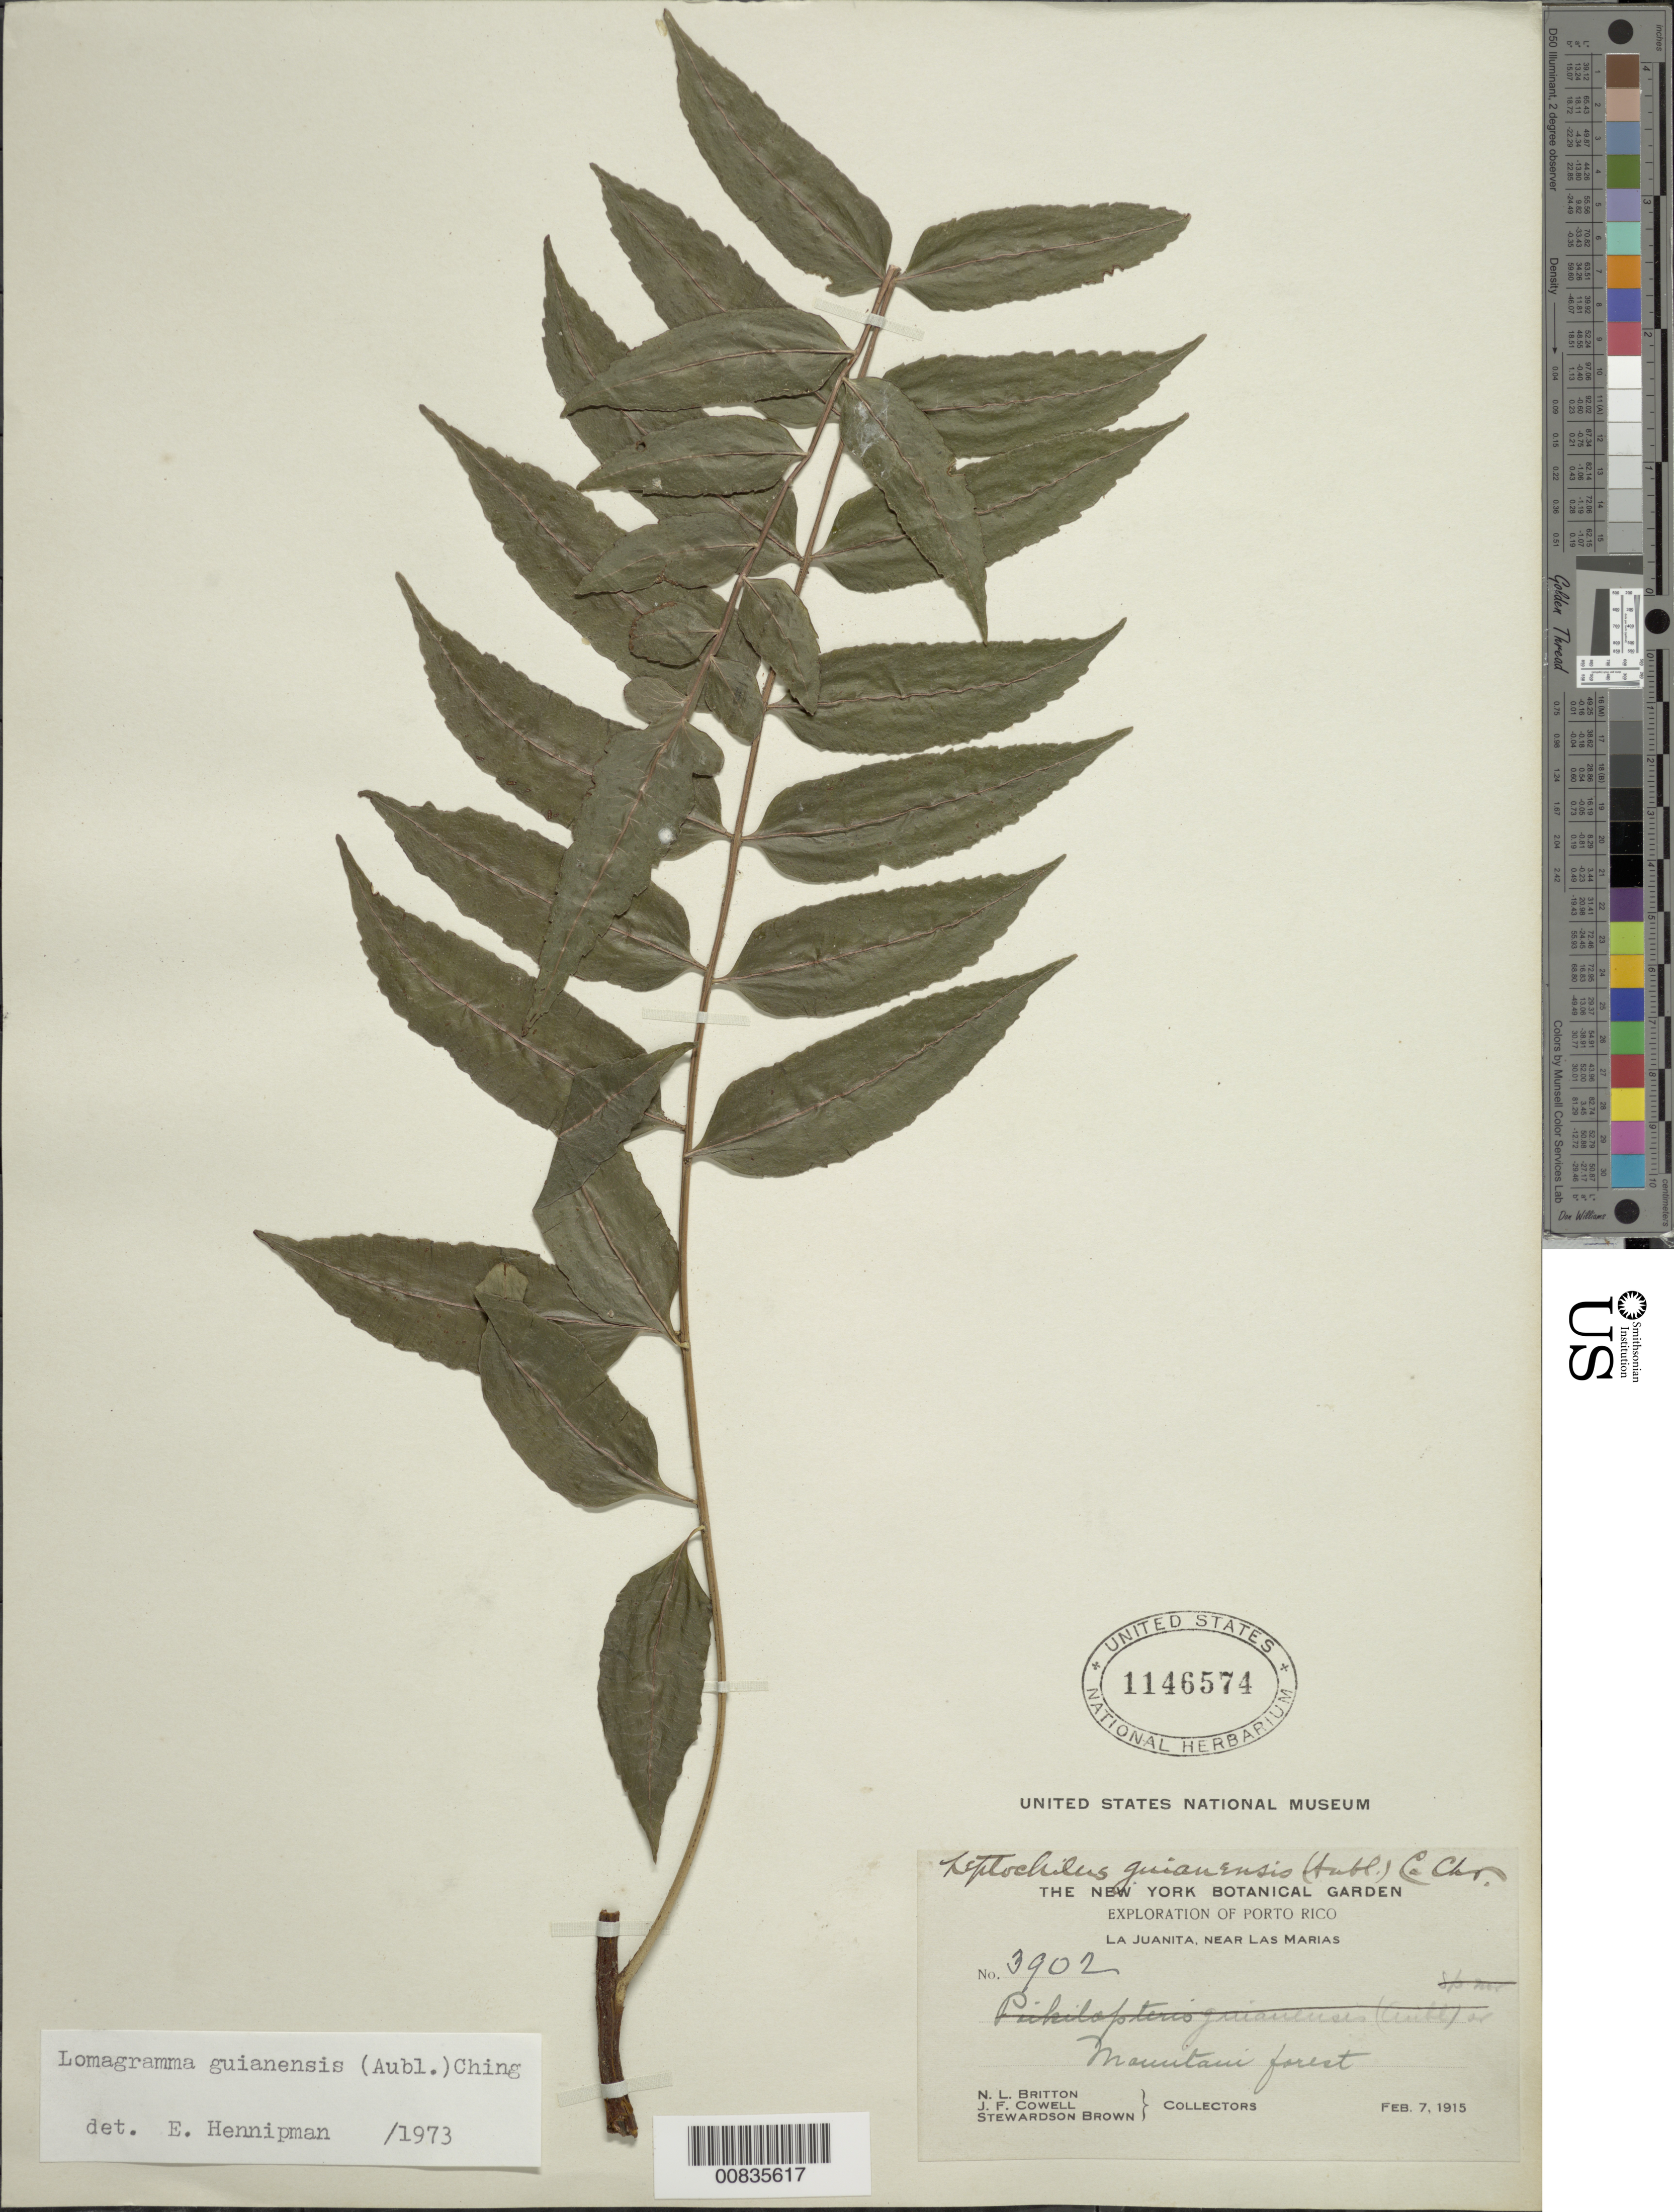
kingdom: Plantae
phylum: Tracheophyta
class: Polypodiopsida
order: Polypodiales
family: Dryopteridaceae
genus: Mickelia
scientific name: Mickelia guianensis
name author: (Aubl.) R.C. Moran et al.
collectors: N. Britton, J. F. Cowell & S. Brown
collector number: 3902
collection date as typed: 07 Feb 1915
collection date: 1915-02-07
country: Puerto Rico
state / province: Las Marías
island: Puerto Rico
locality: La Juanita, near Las Marias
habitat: Mountain forest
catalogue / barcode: US 1146574